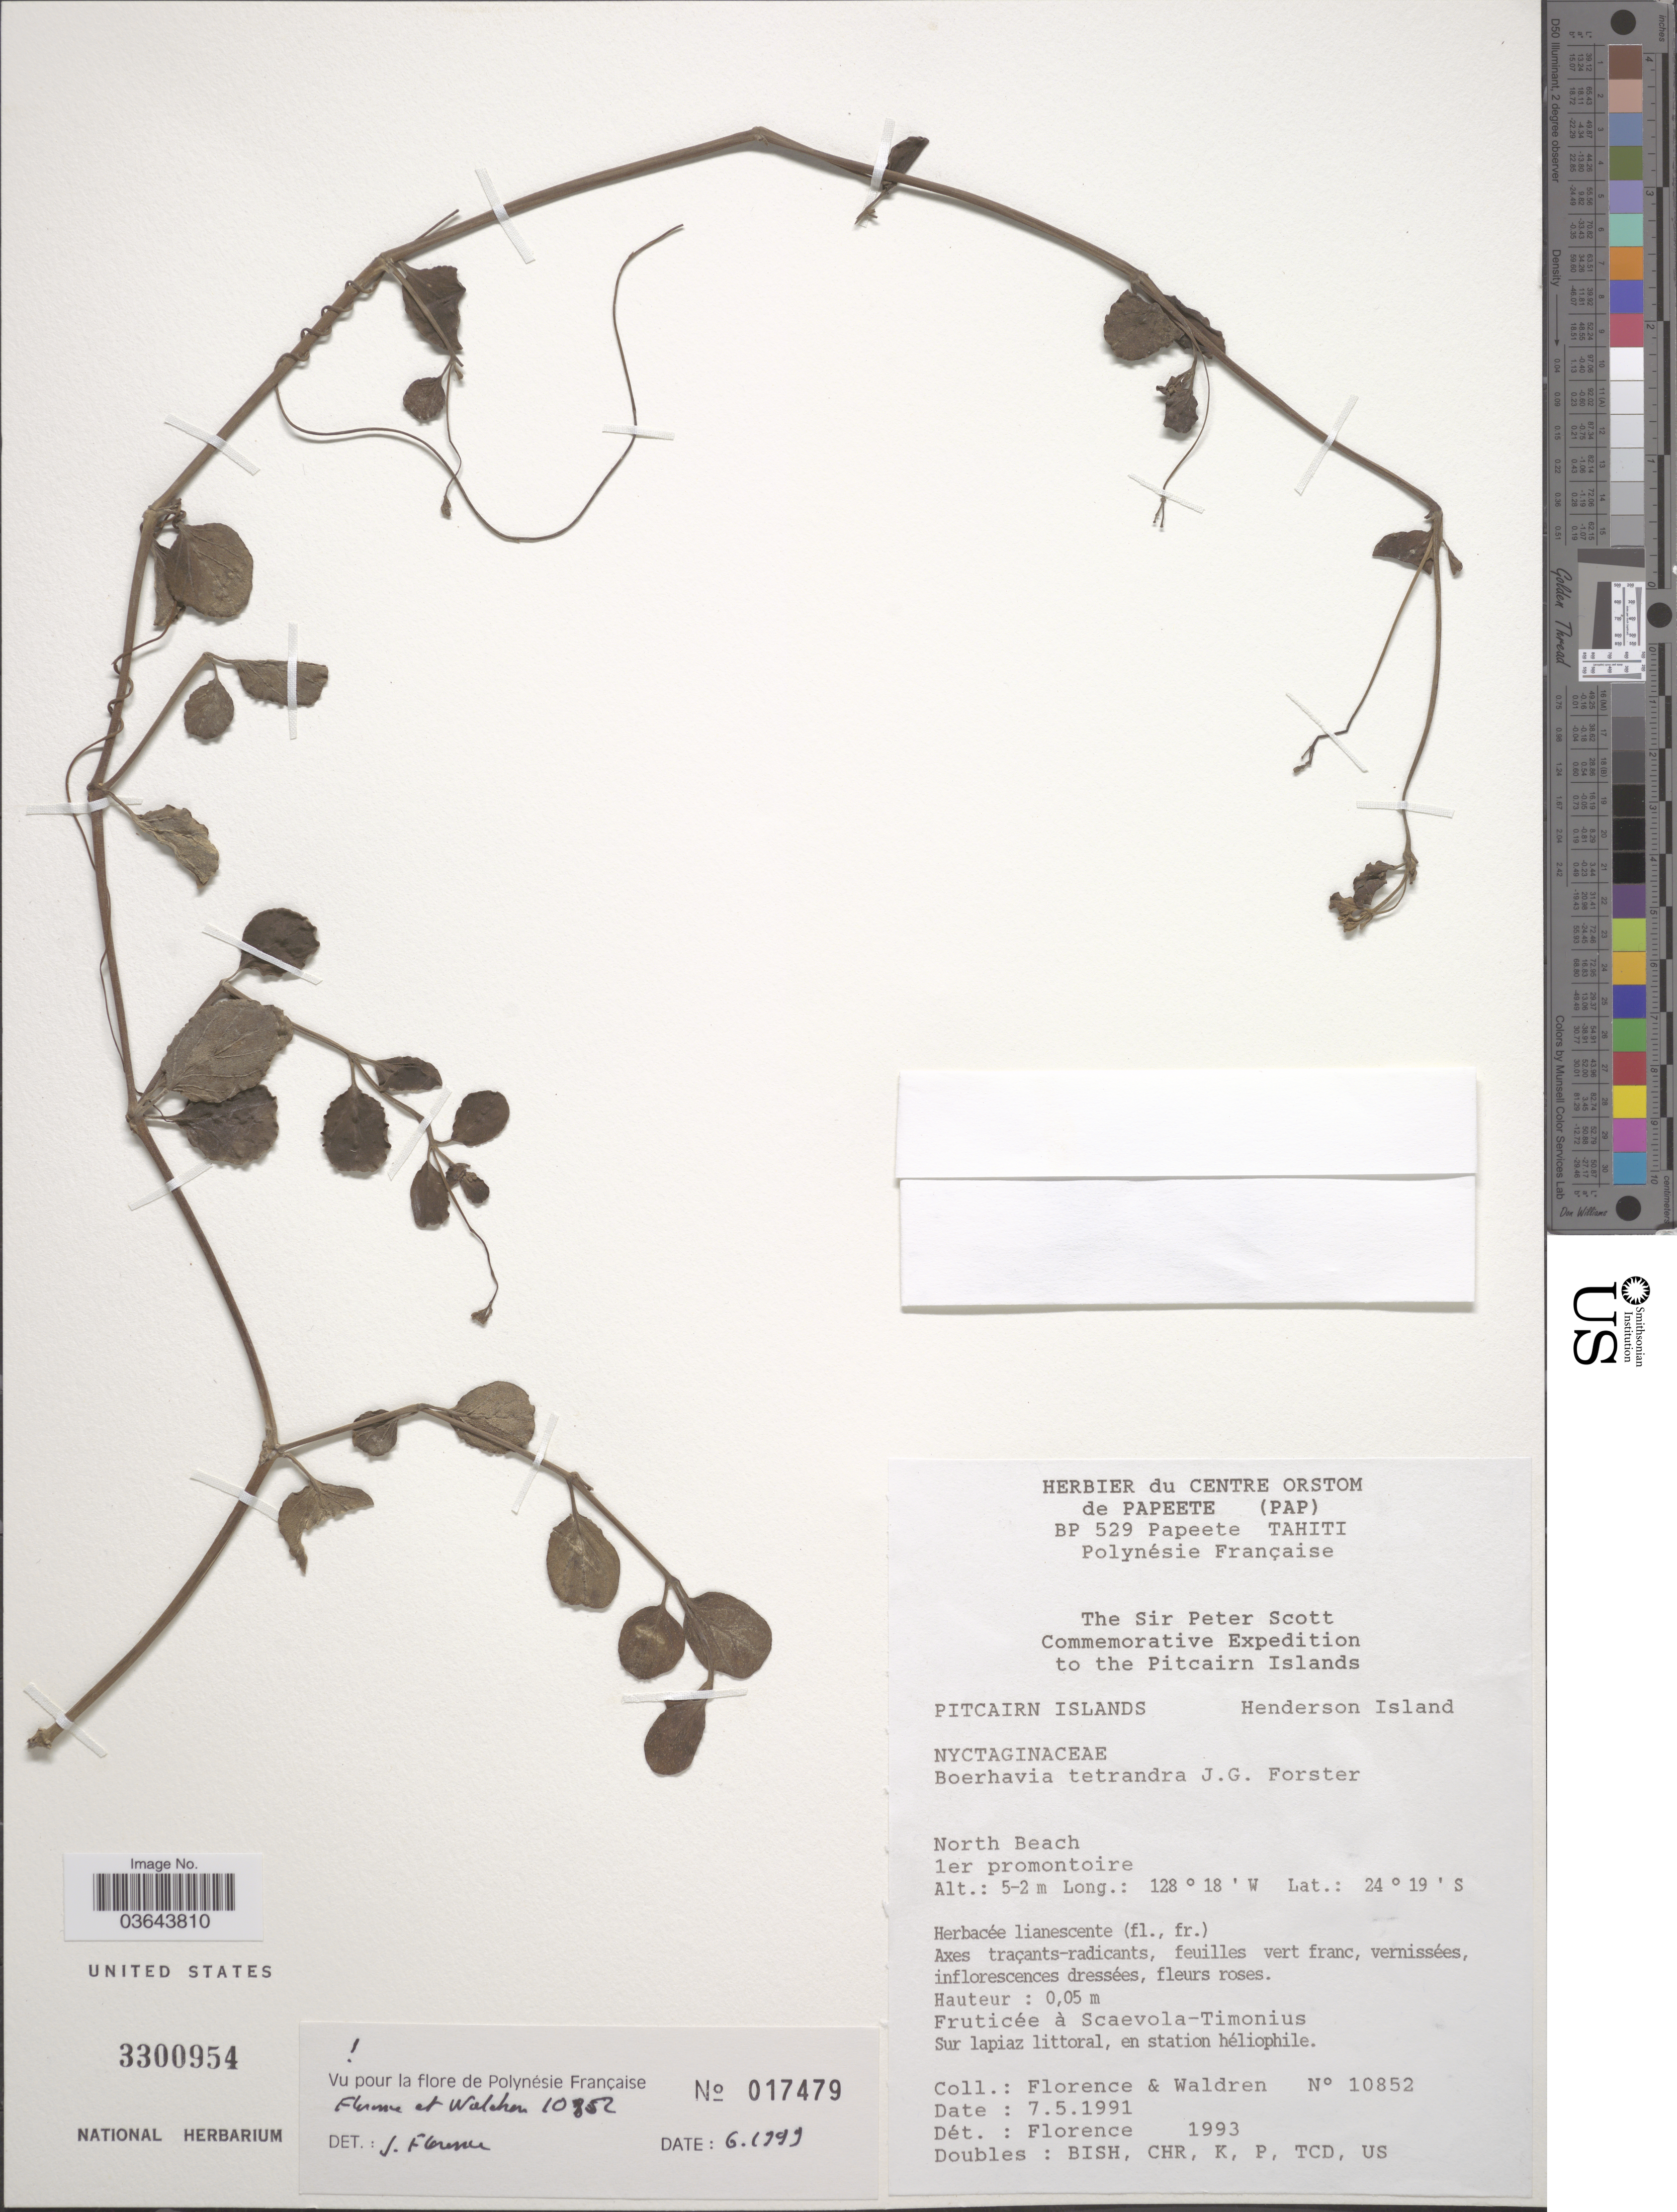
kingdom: Plantae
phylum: Tracheophyta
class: Magnoliopsida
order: Caryophyllales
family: Nyctaginaceae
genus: Boerhavia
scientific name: Boerhavia tetrandra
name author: G. Forst.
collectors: -. Florence & Waldren, --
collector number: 10852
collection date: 1991-05-07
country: Pitcairn Islands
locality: Henderson Island. North Beach.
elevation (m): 2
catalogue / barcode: US 3300954